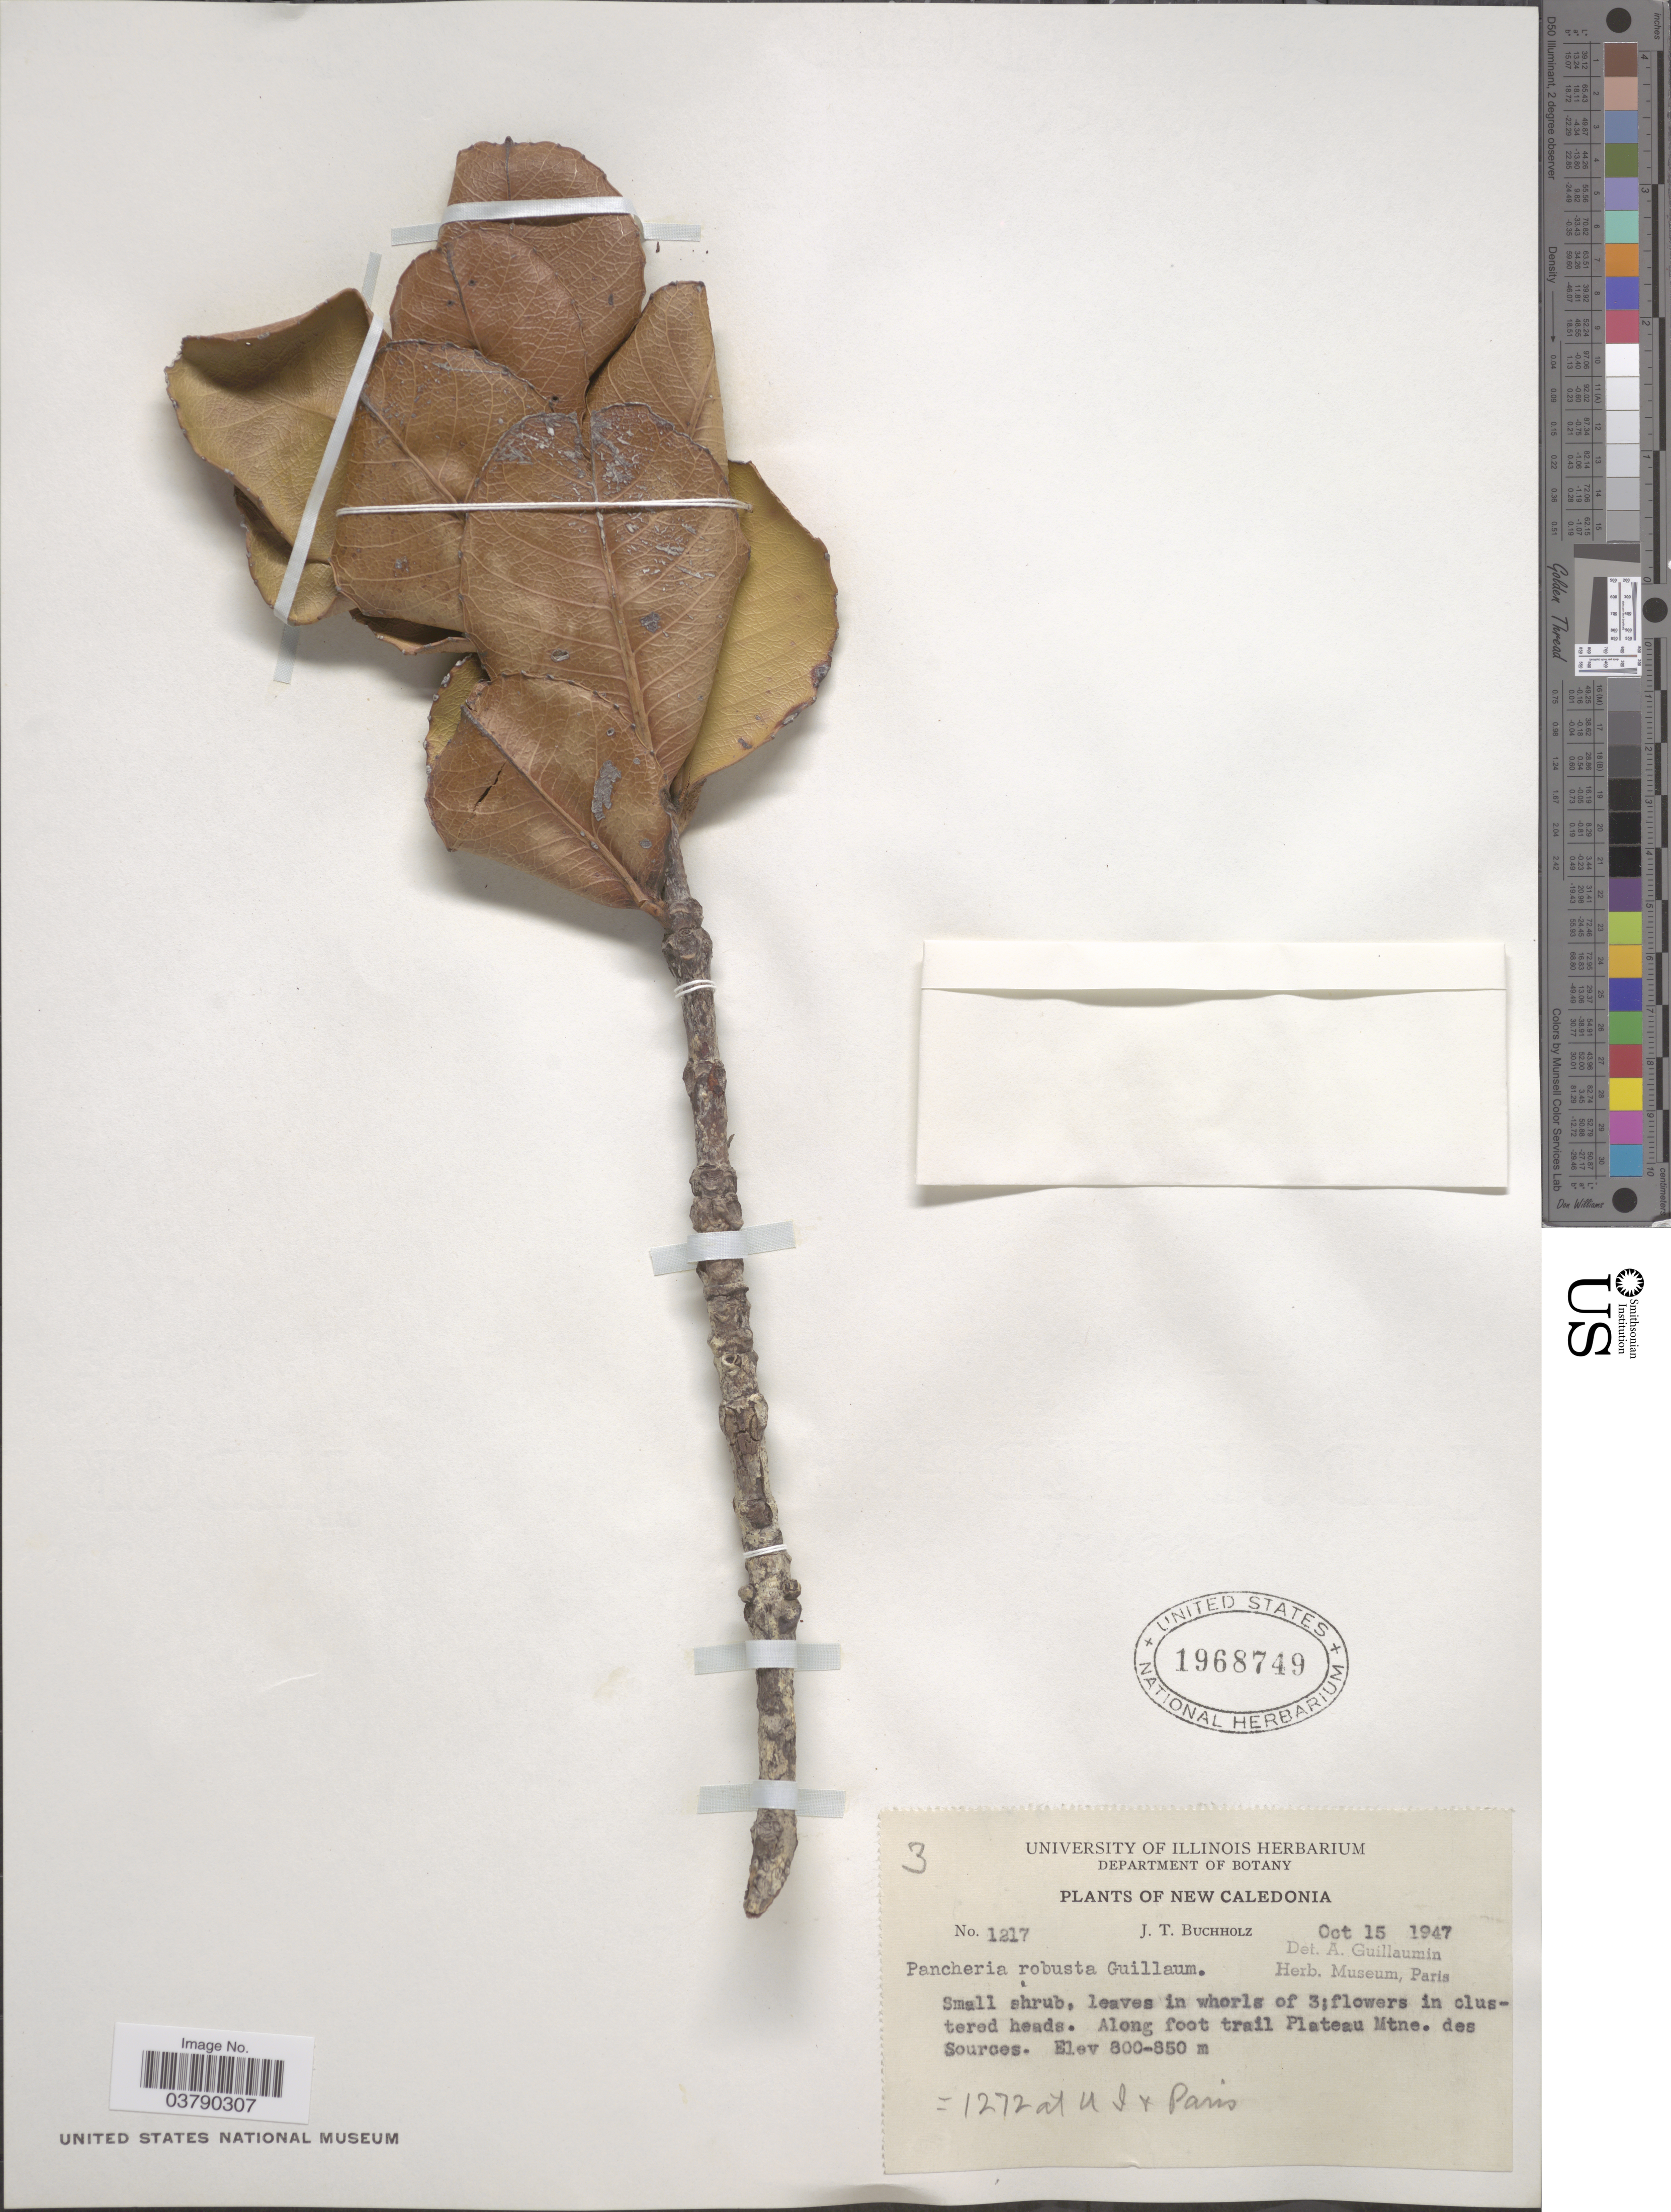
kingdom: Plantae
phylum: Tracheophyta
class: Magnoliopsida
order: Oxalidales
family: Cunoniaceae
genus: Pancheria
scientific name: Pancheria robusta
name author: Guillaumin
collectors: J. T. Buchholz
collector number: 1217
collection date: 1947-10-15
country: New Caledonia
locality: Along foot trail Plateau Mtne. des Sources.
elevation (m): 800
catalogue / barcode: US 1968749